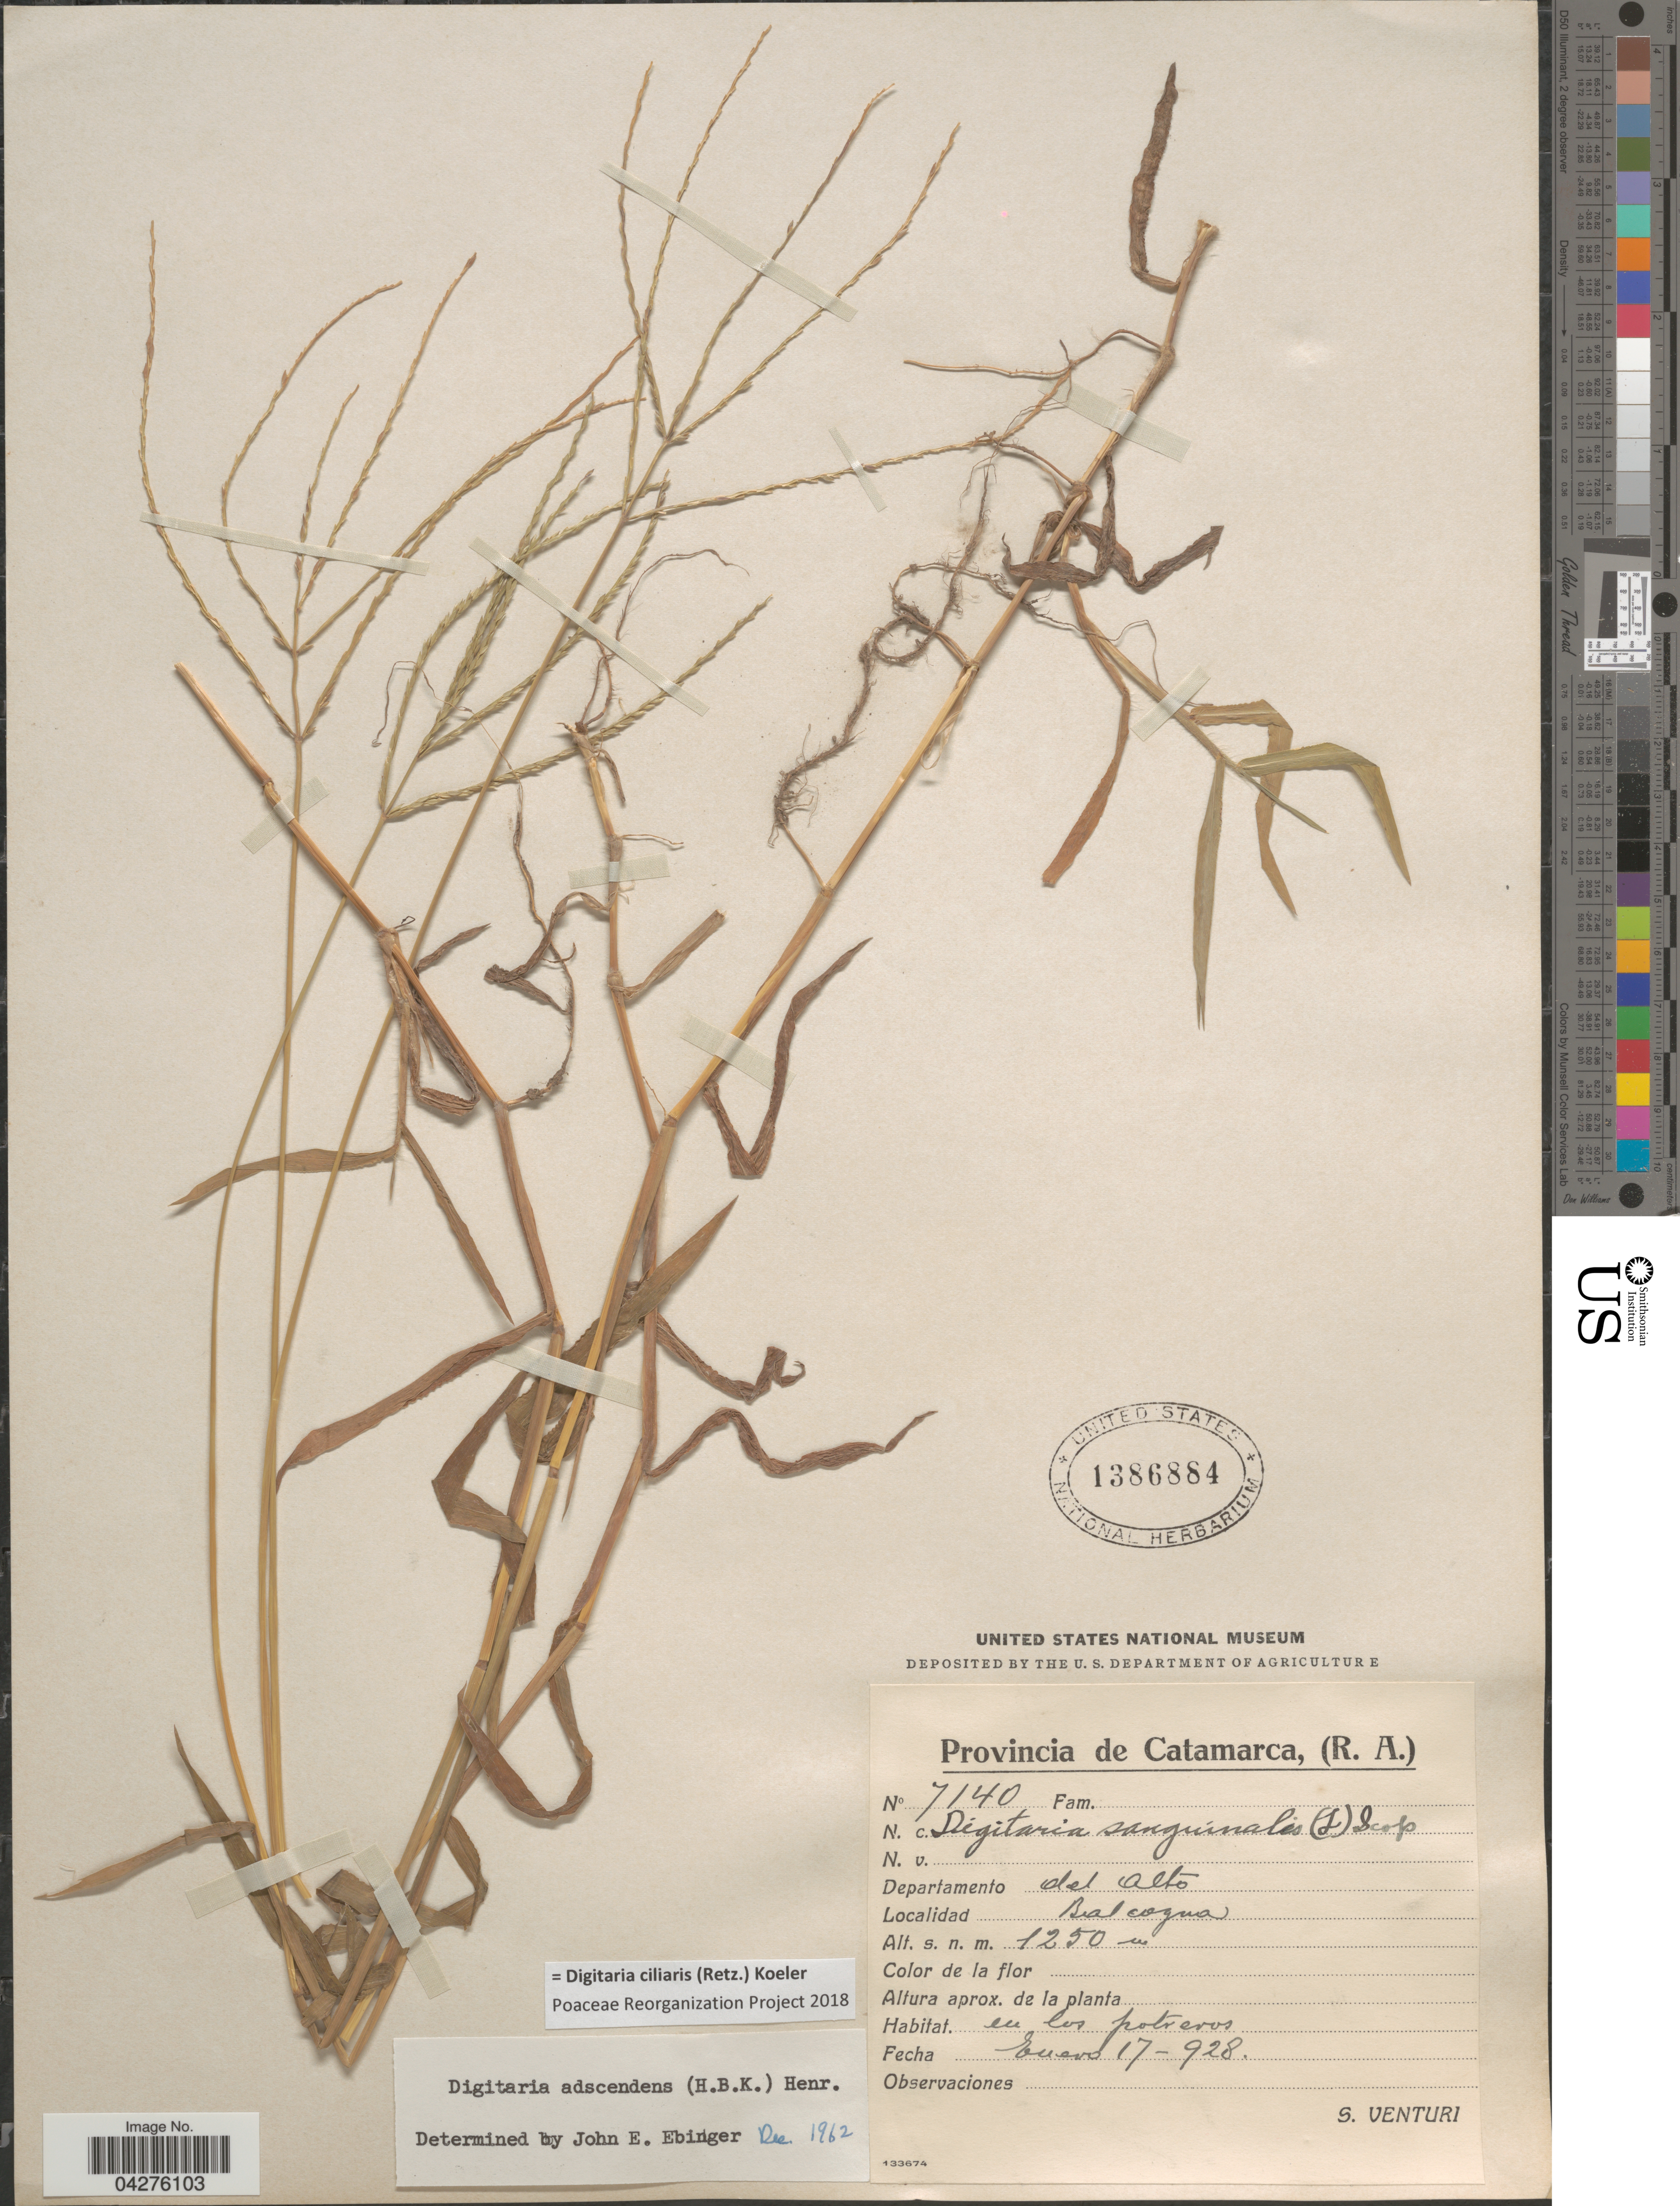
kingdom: Plantae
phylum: Tracheophyta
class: Liliopsida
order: Poales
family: Poaceae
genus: Digitaria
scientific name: Digitaria ciliaris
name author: (Retz.) Koeler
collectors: S. Venturi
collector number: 7140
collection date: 1928-01-17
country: Argentina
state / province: Catamarca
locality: Departamento del Alto. Balcozna.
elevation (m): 1250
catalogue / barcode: US 1386884